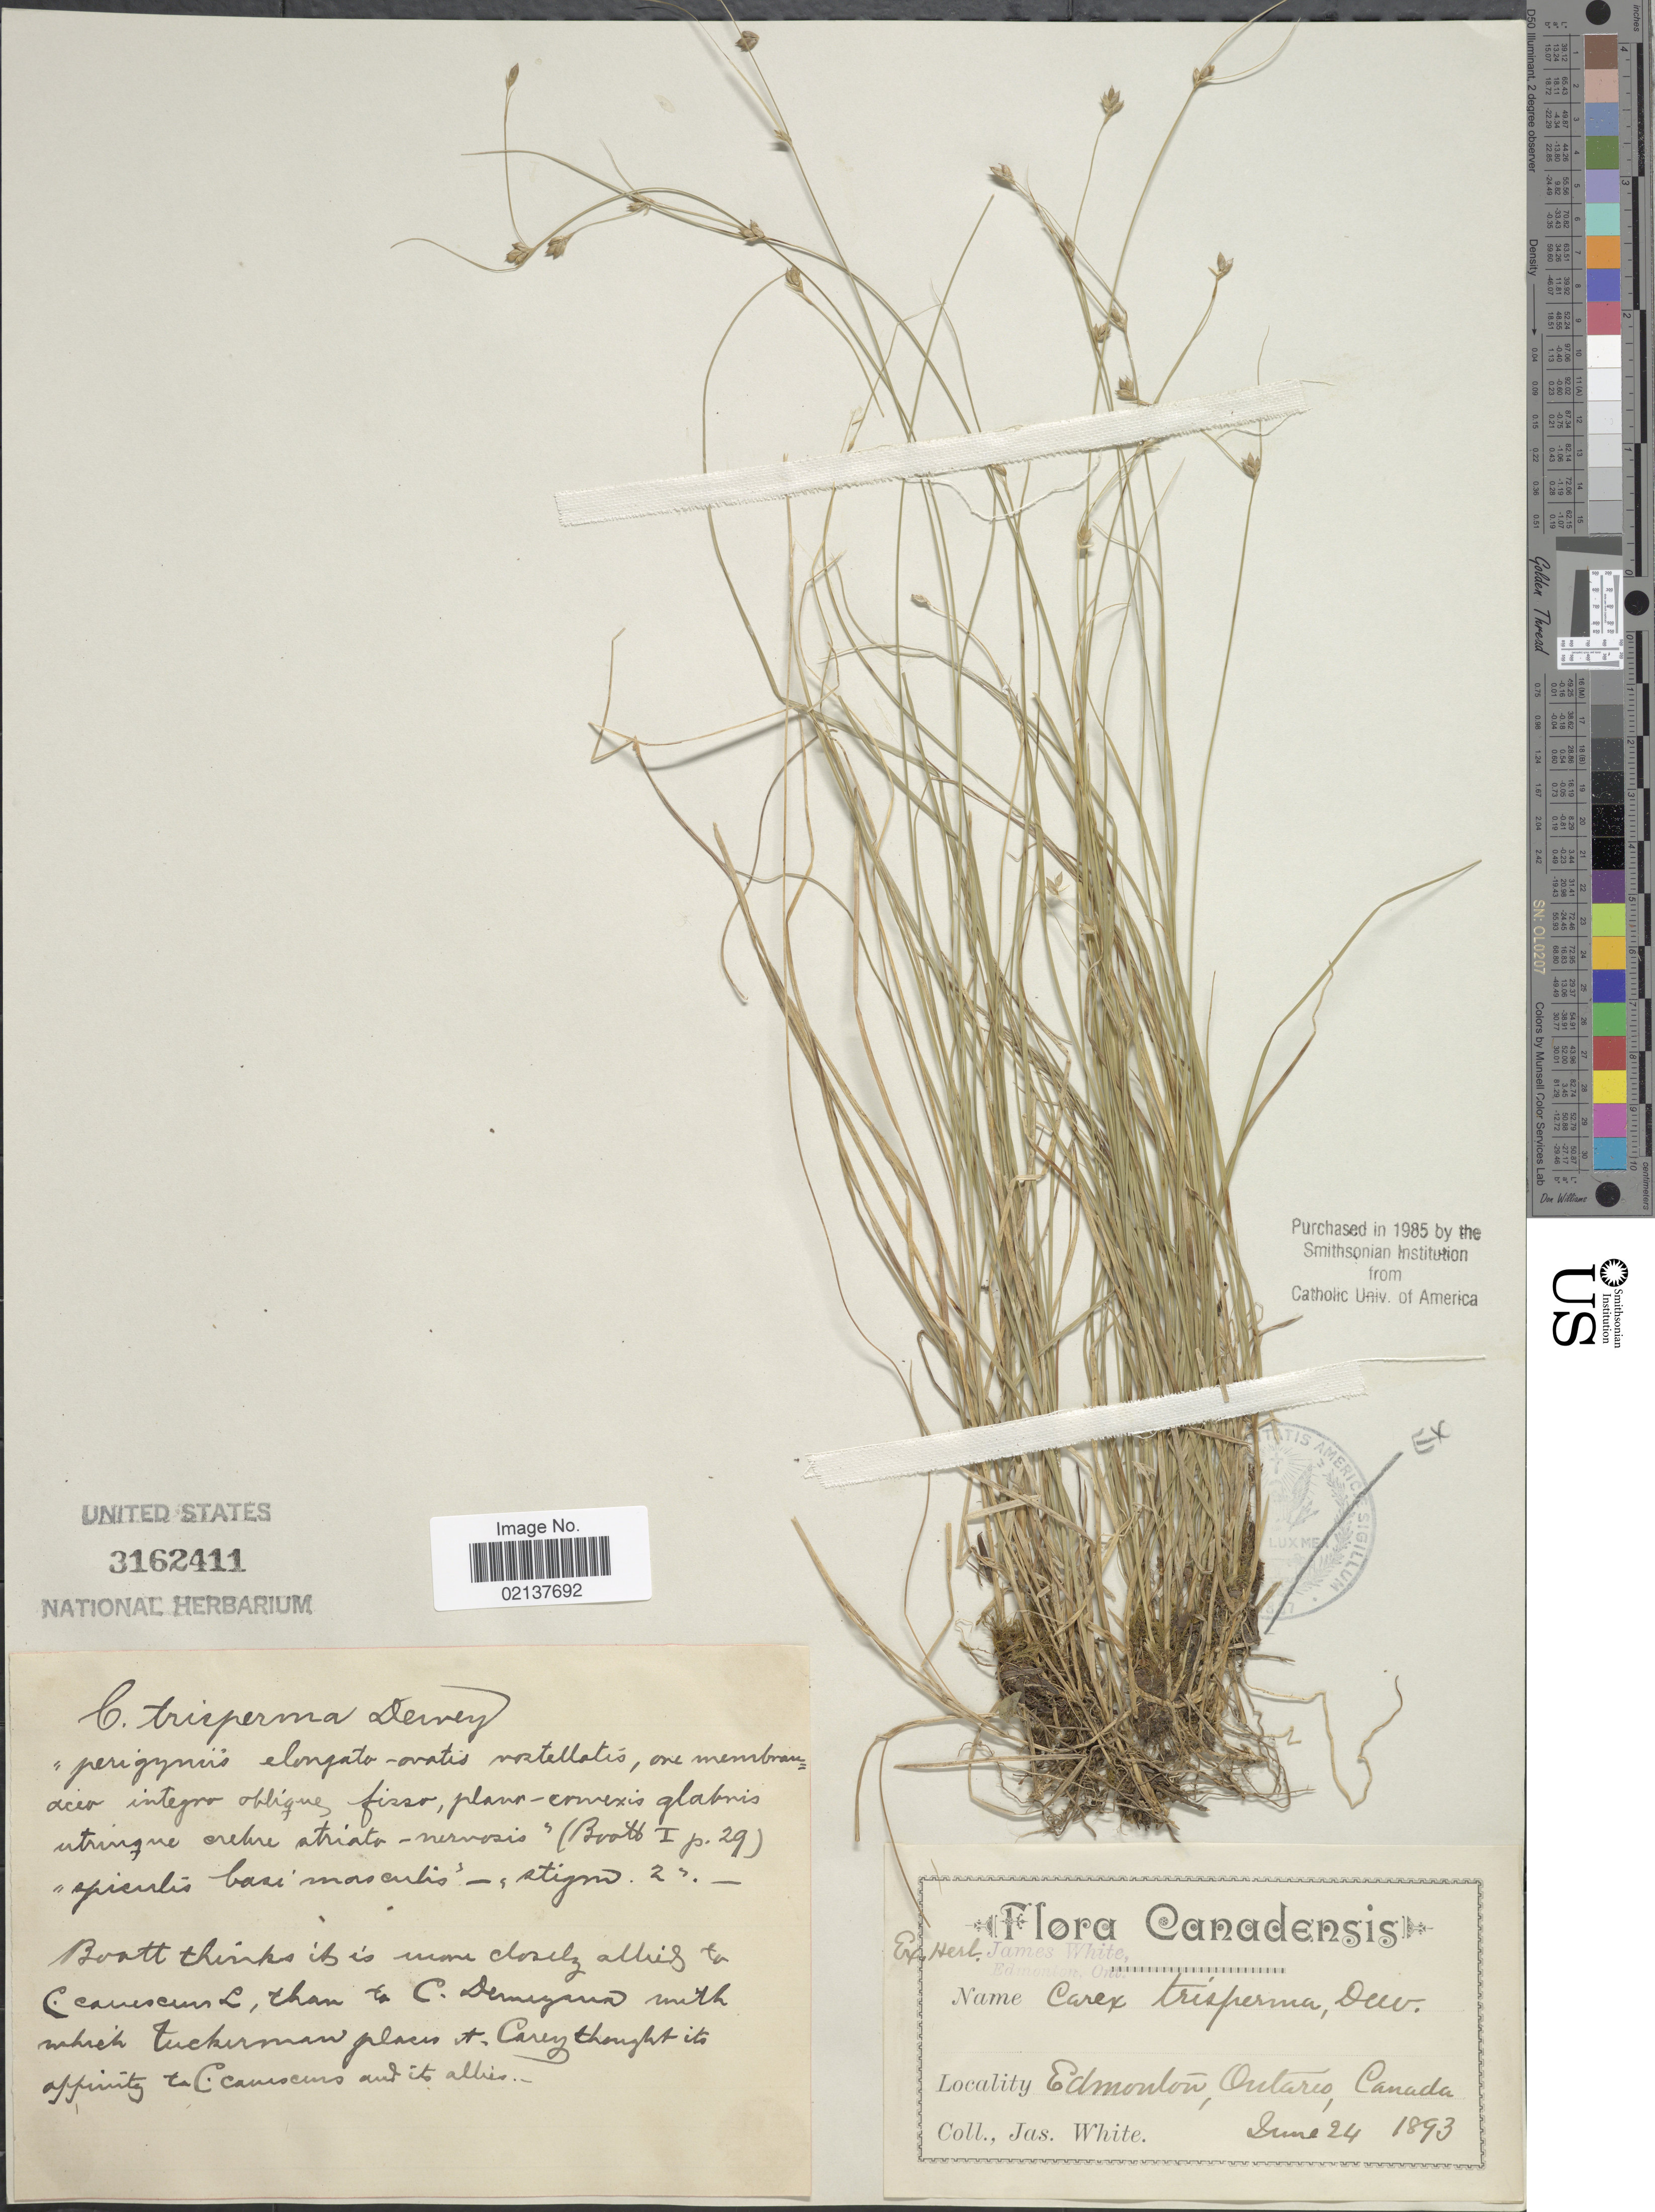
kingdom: Plantae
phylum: Tracheophyta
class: Liliopsida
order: Poales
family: Cyperaceae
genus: Carex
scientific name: Carex trisperma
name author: Dewey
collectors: J. T. White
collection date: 1893-06-24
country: Canada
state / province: Ontario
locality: Edmonton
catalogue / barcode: US 3162411